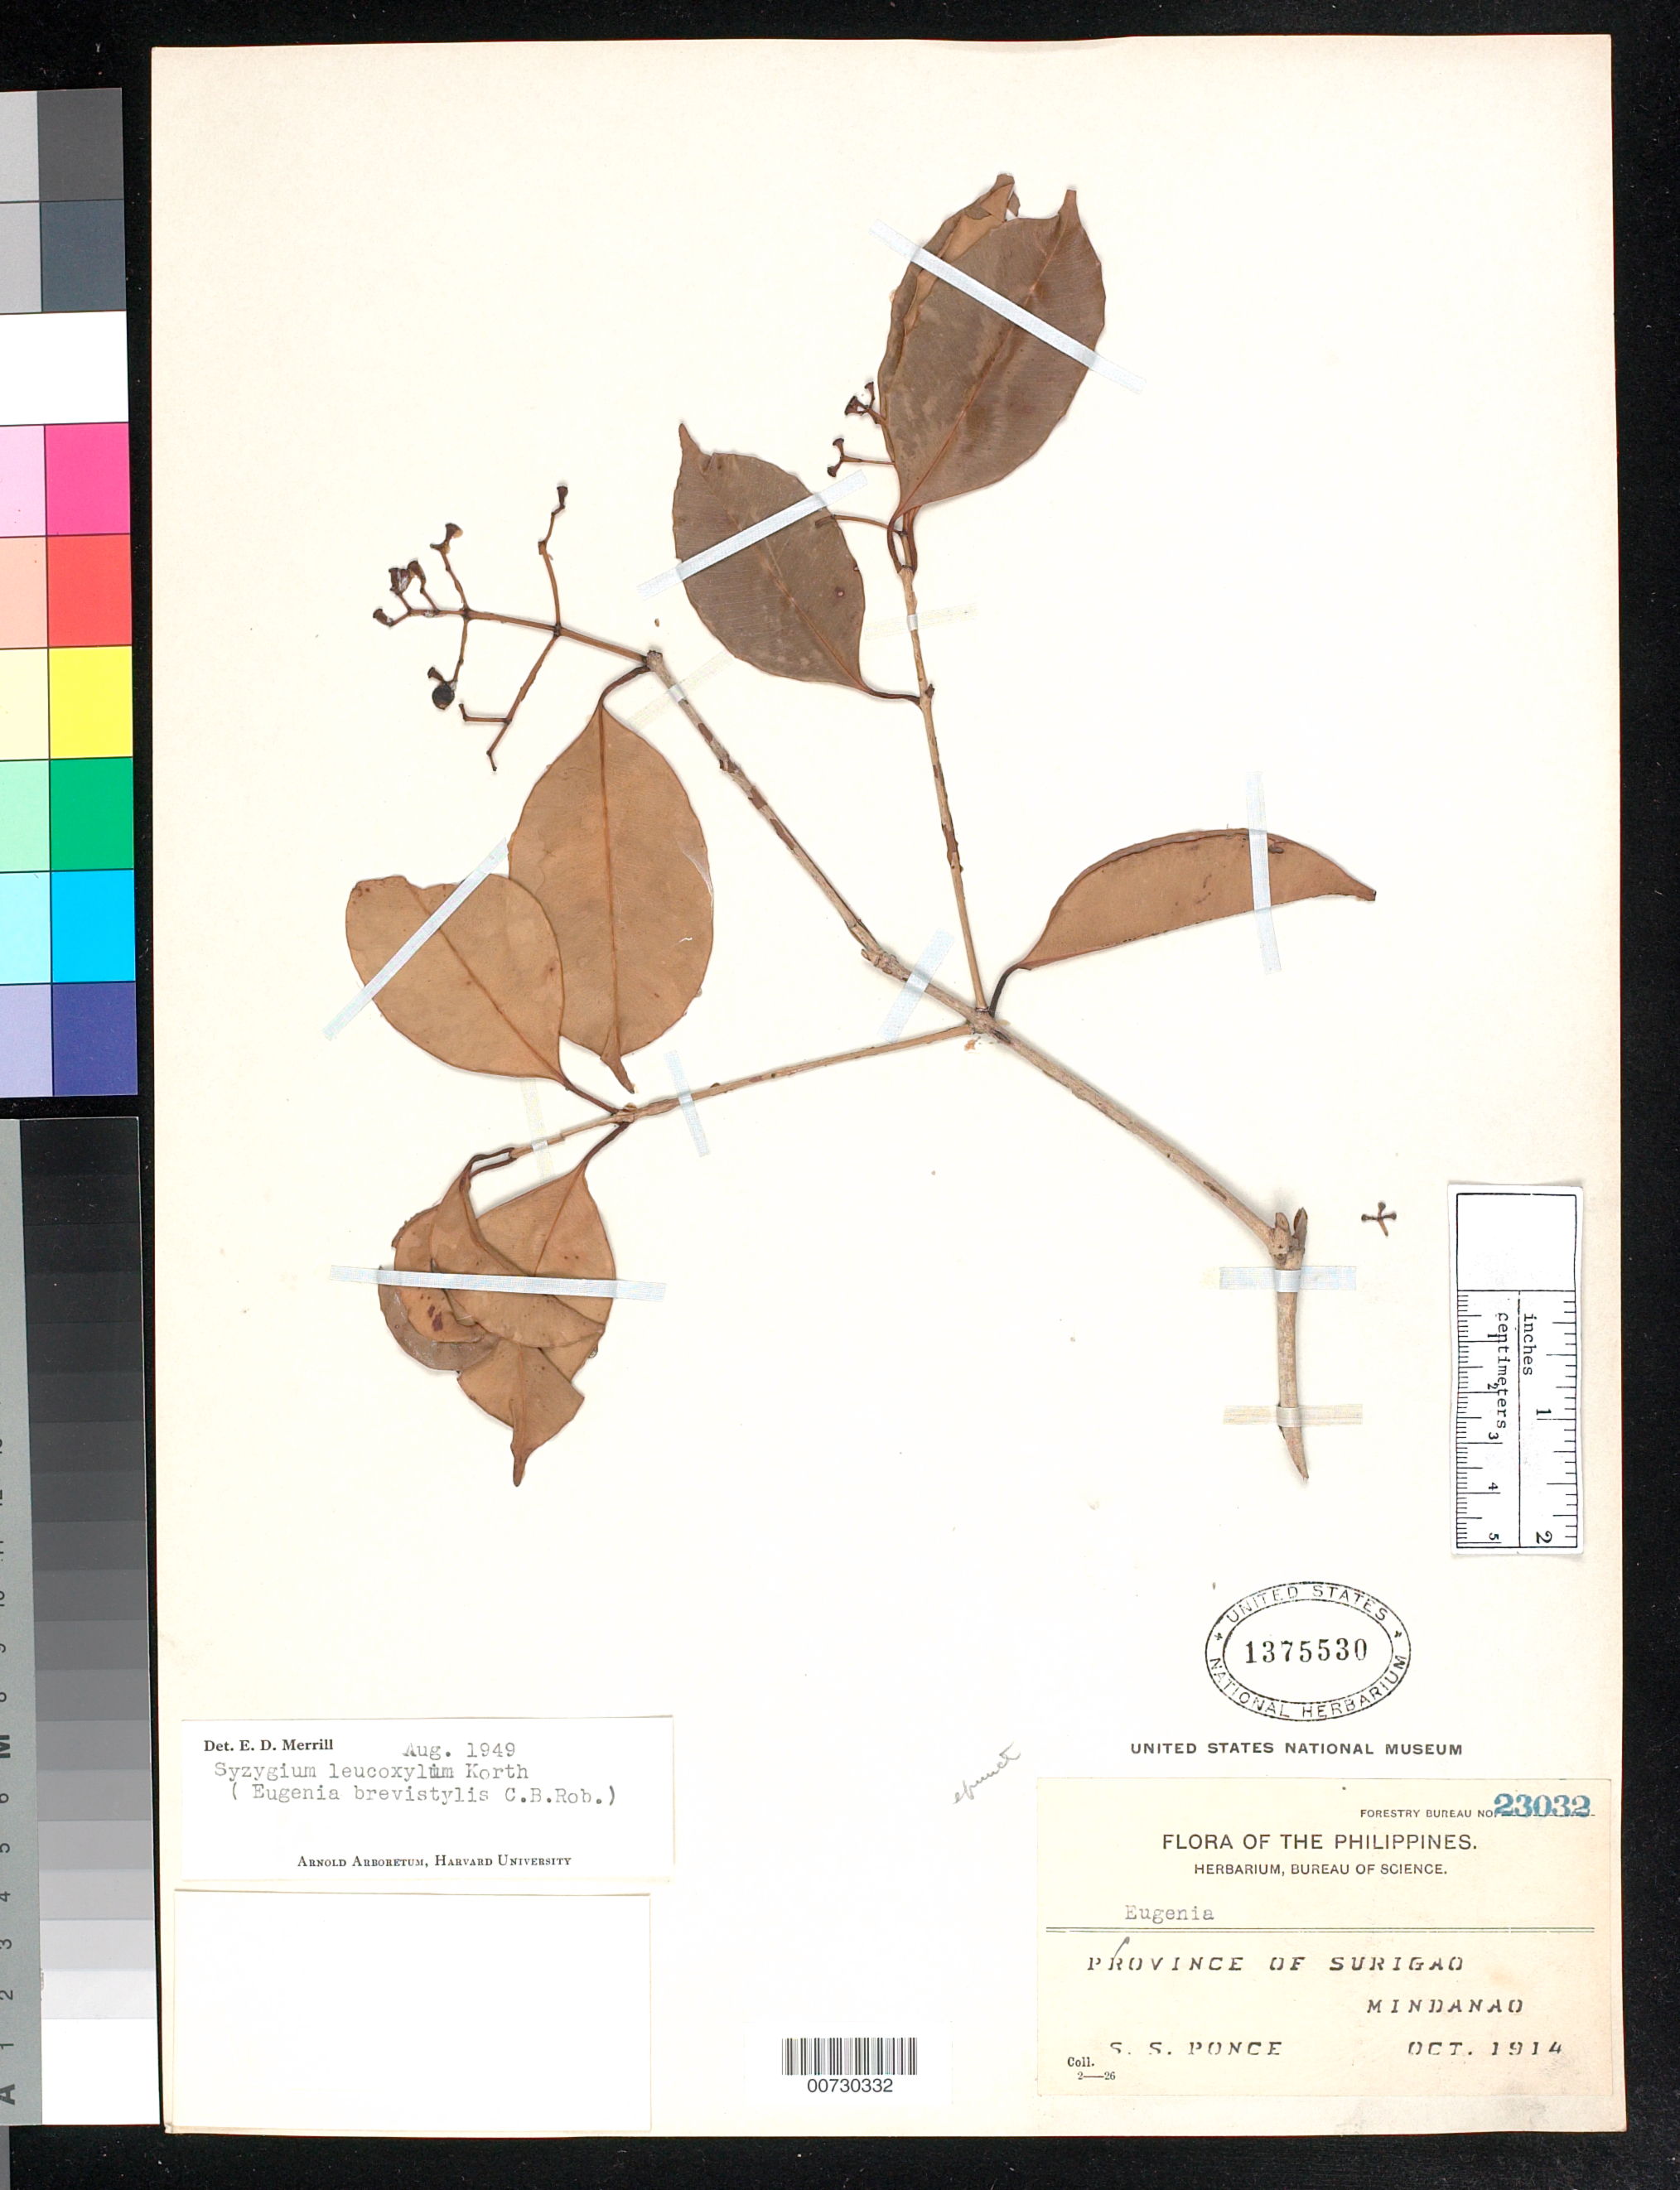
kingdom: Plantae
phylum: Tracheophyta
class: Magnoliopsida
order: Myrtales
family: Myrtaceae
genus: Syzygium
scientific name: Syzygium leucoxylon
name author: Korth.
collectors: S. Ponce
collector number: For. Bur. 23032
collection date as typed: Oct 1914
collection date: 1914-10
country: Philippines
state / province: Caraga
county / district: Surigao del Norte / Surigao del Sur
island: Mindanao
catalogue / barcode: US 1375530